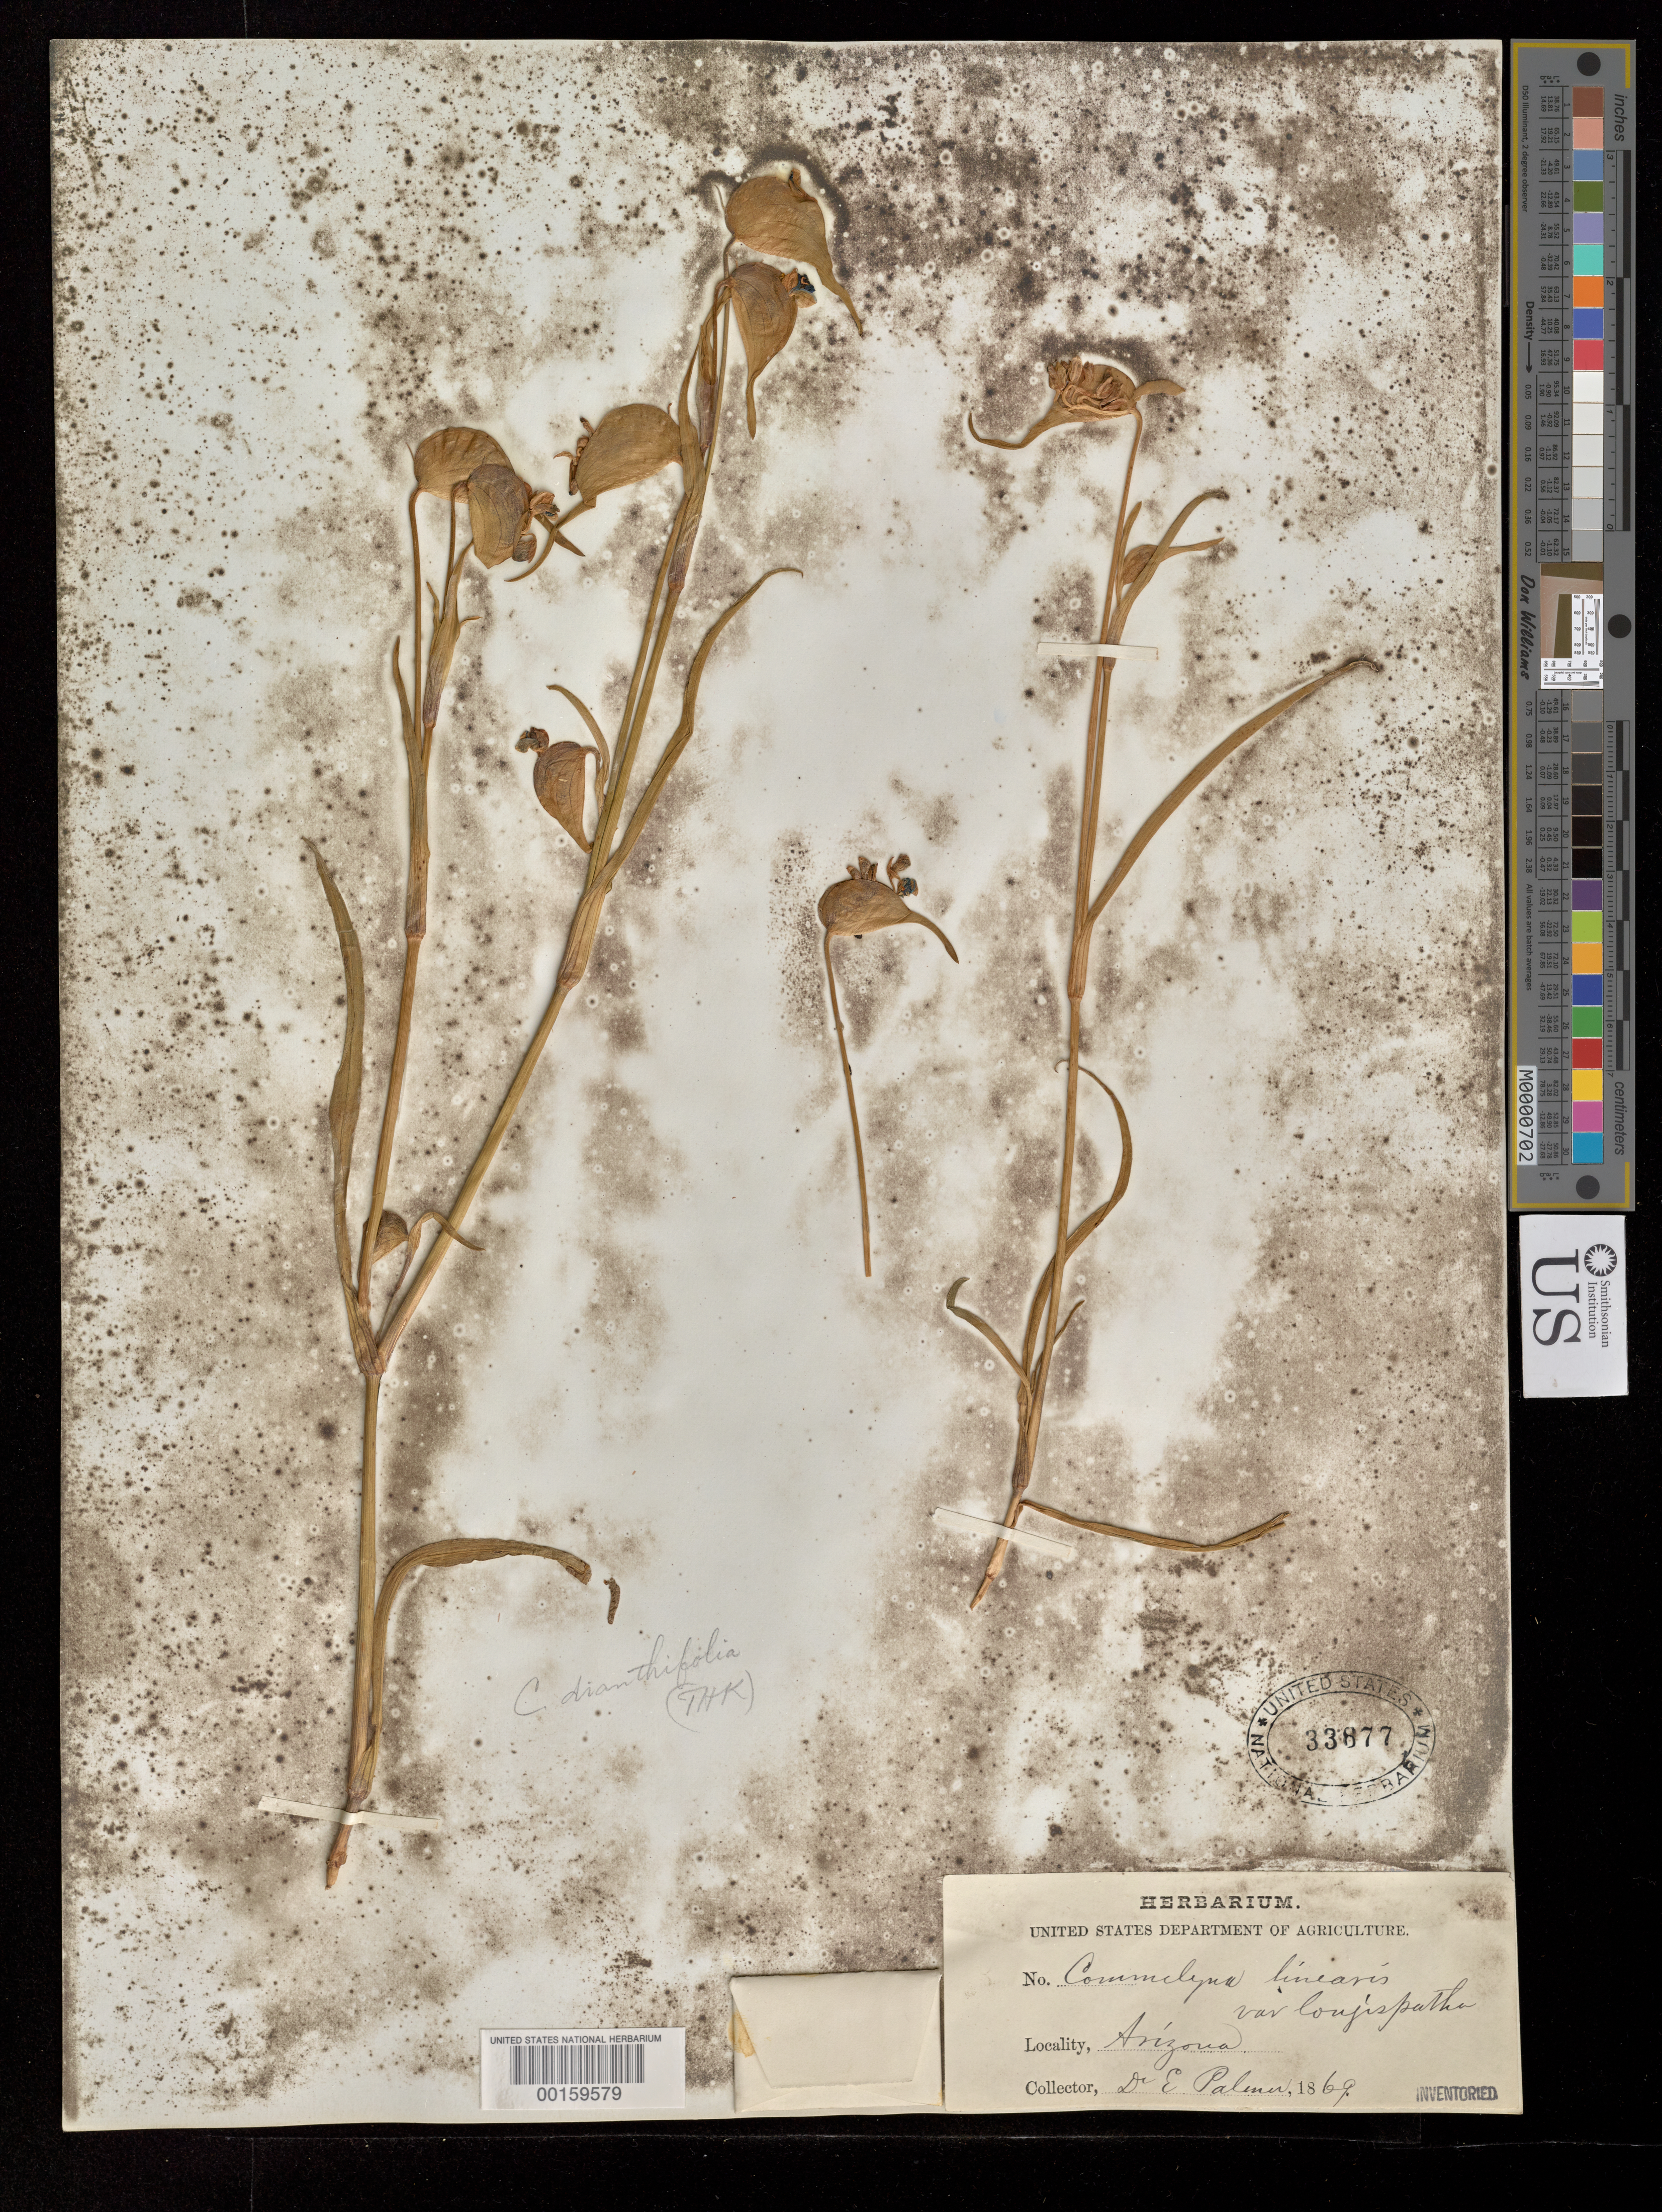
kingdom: Plantae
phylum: Tracheophyta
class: Liliopsida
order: Commelinales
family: Commelinaceae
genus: Commelina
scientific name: Commelina dianthifolia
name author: Redouté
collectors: E. Palmer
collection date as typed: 1869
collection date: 1869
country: United States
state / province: Arizona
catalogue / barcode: US 33677